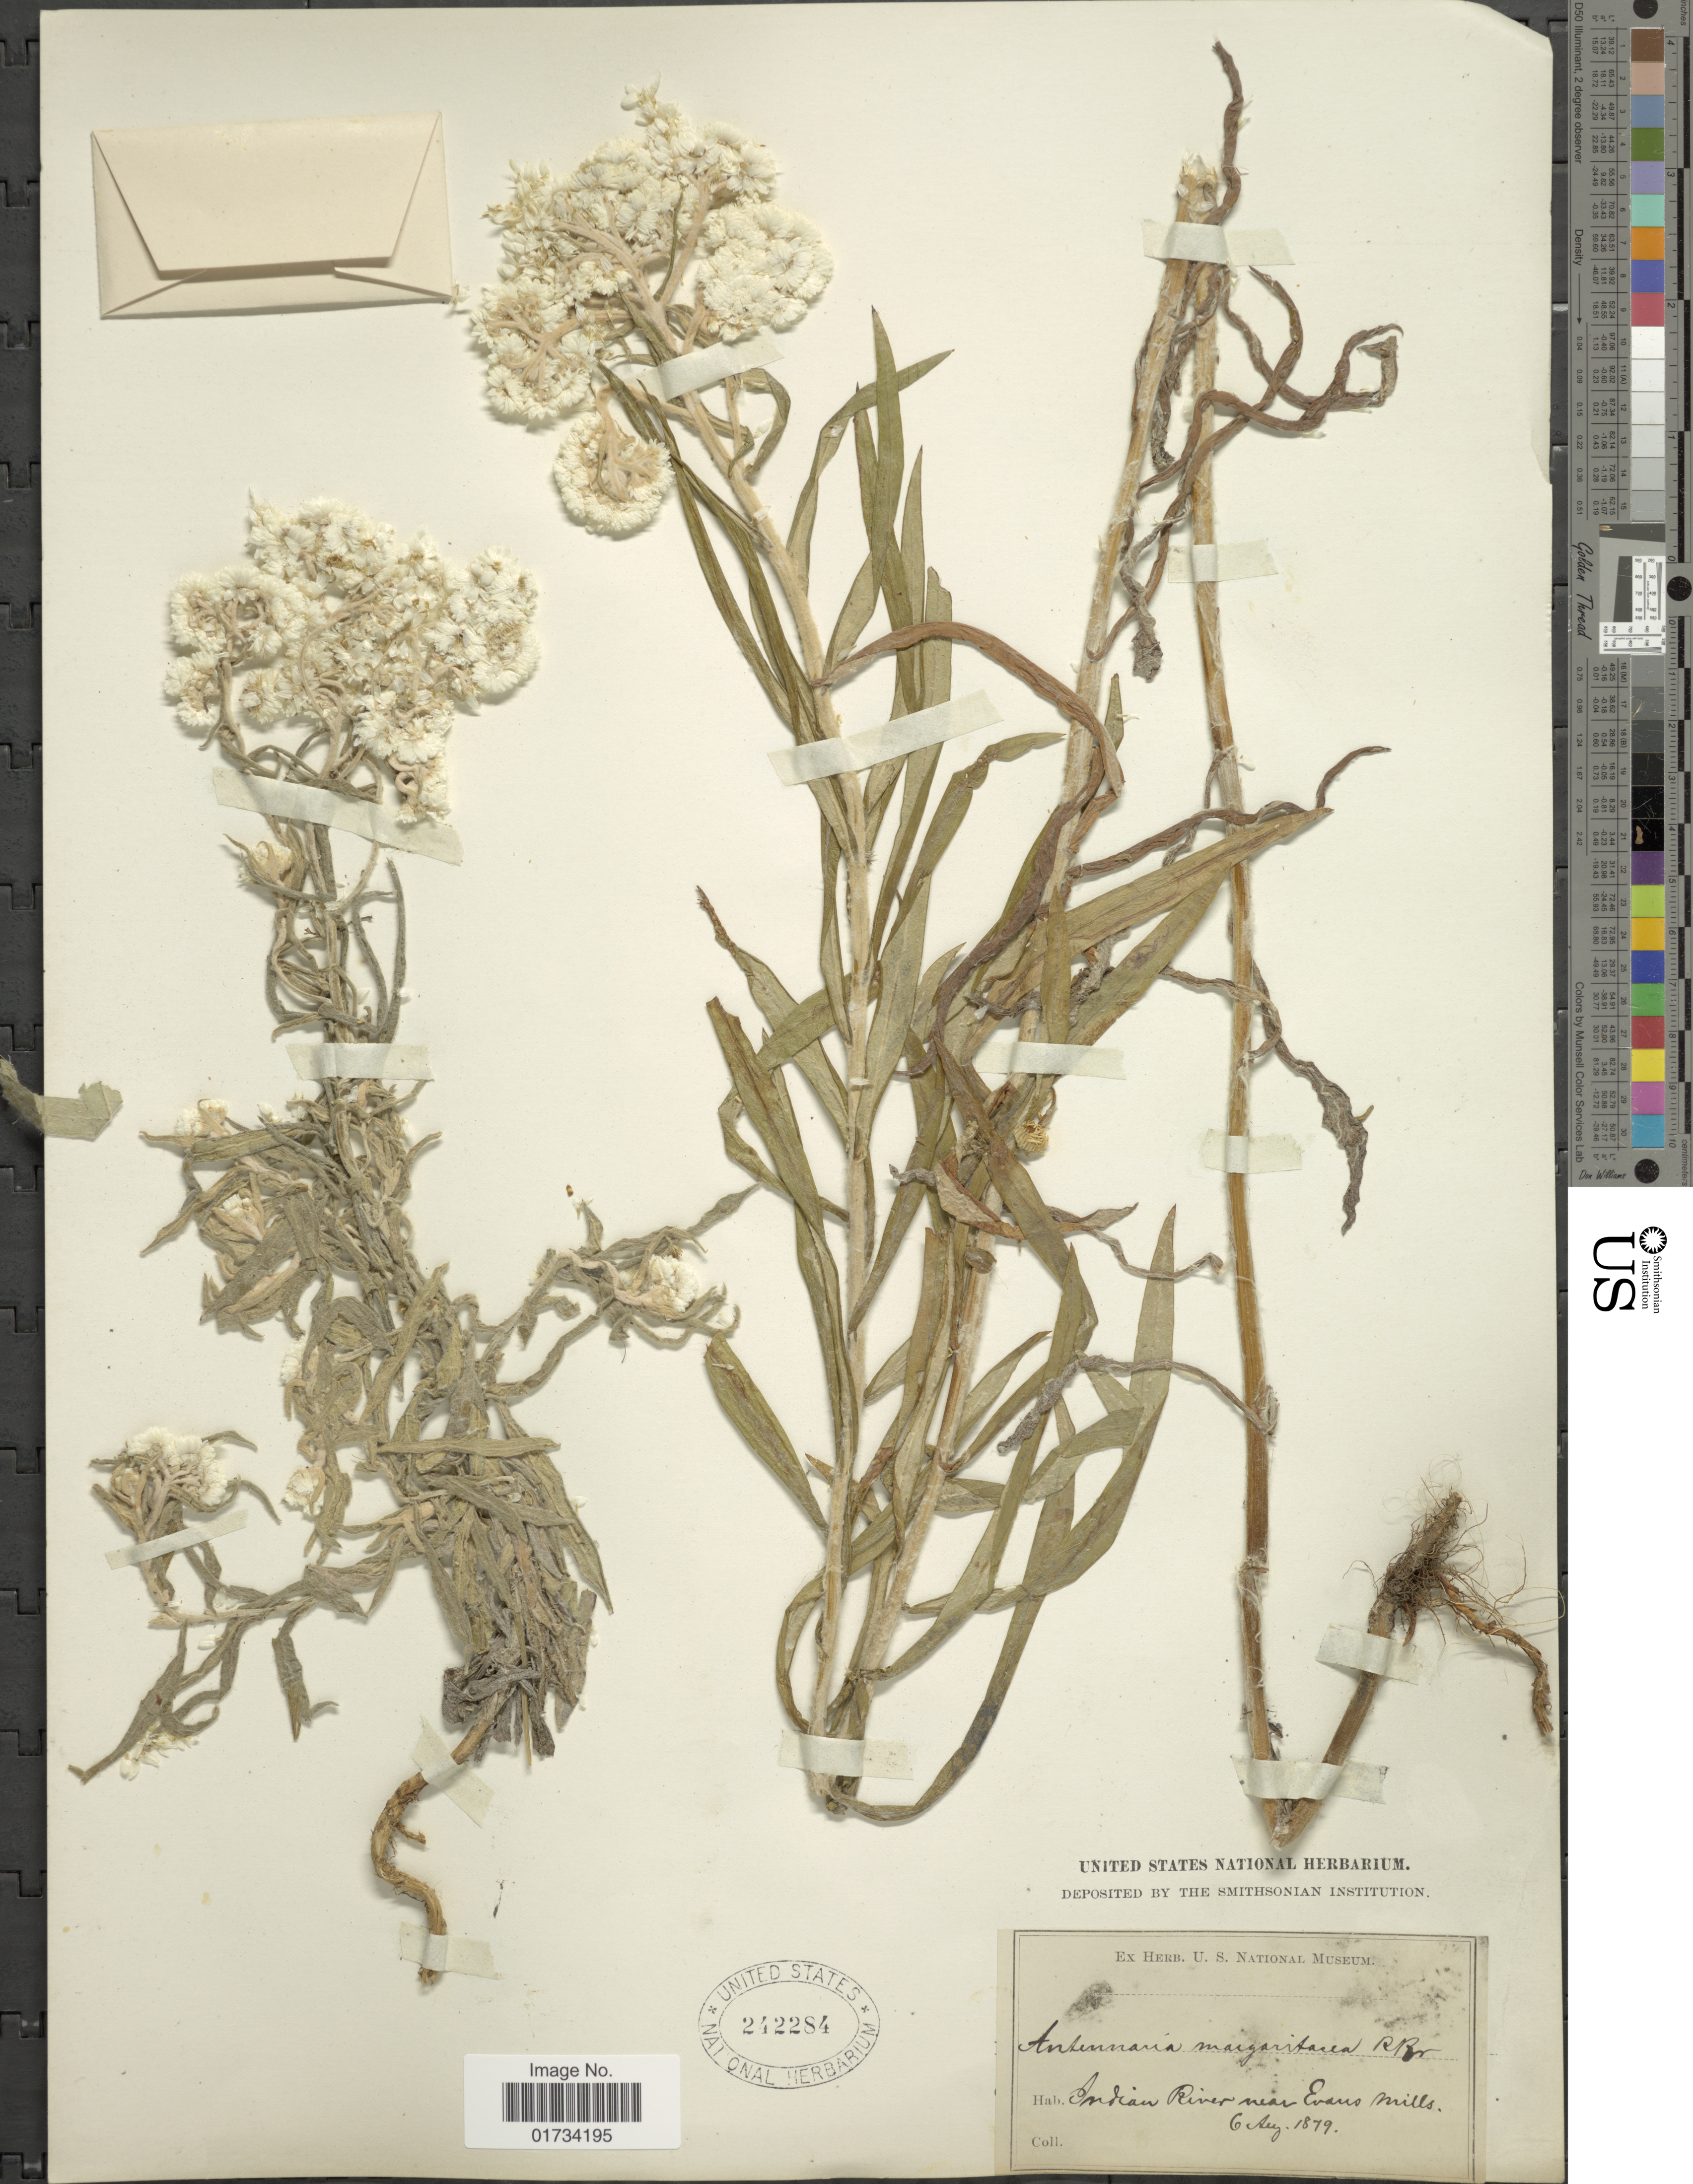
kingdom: Plantae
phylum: Tracheophyta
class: Magnoliopsida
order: Asterales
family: Asteraceae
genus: Anaphalis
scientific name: Anaphalis margaritacea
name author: (L.) Benth. & Hook. f.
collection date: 1879-08-06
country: United States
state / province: New York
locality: Indian River near Evans Mills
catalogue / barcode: US 242284